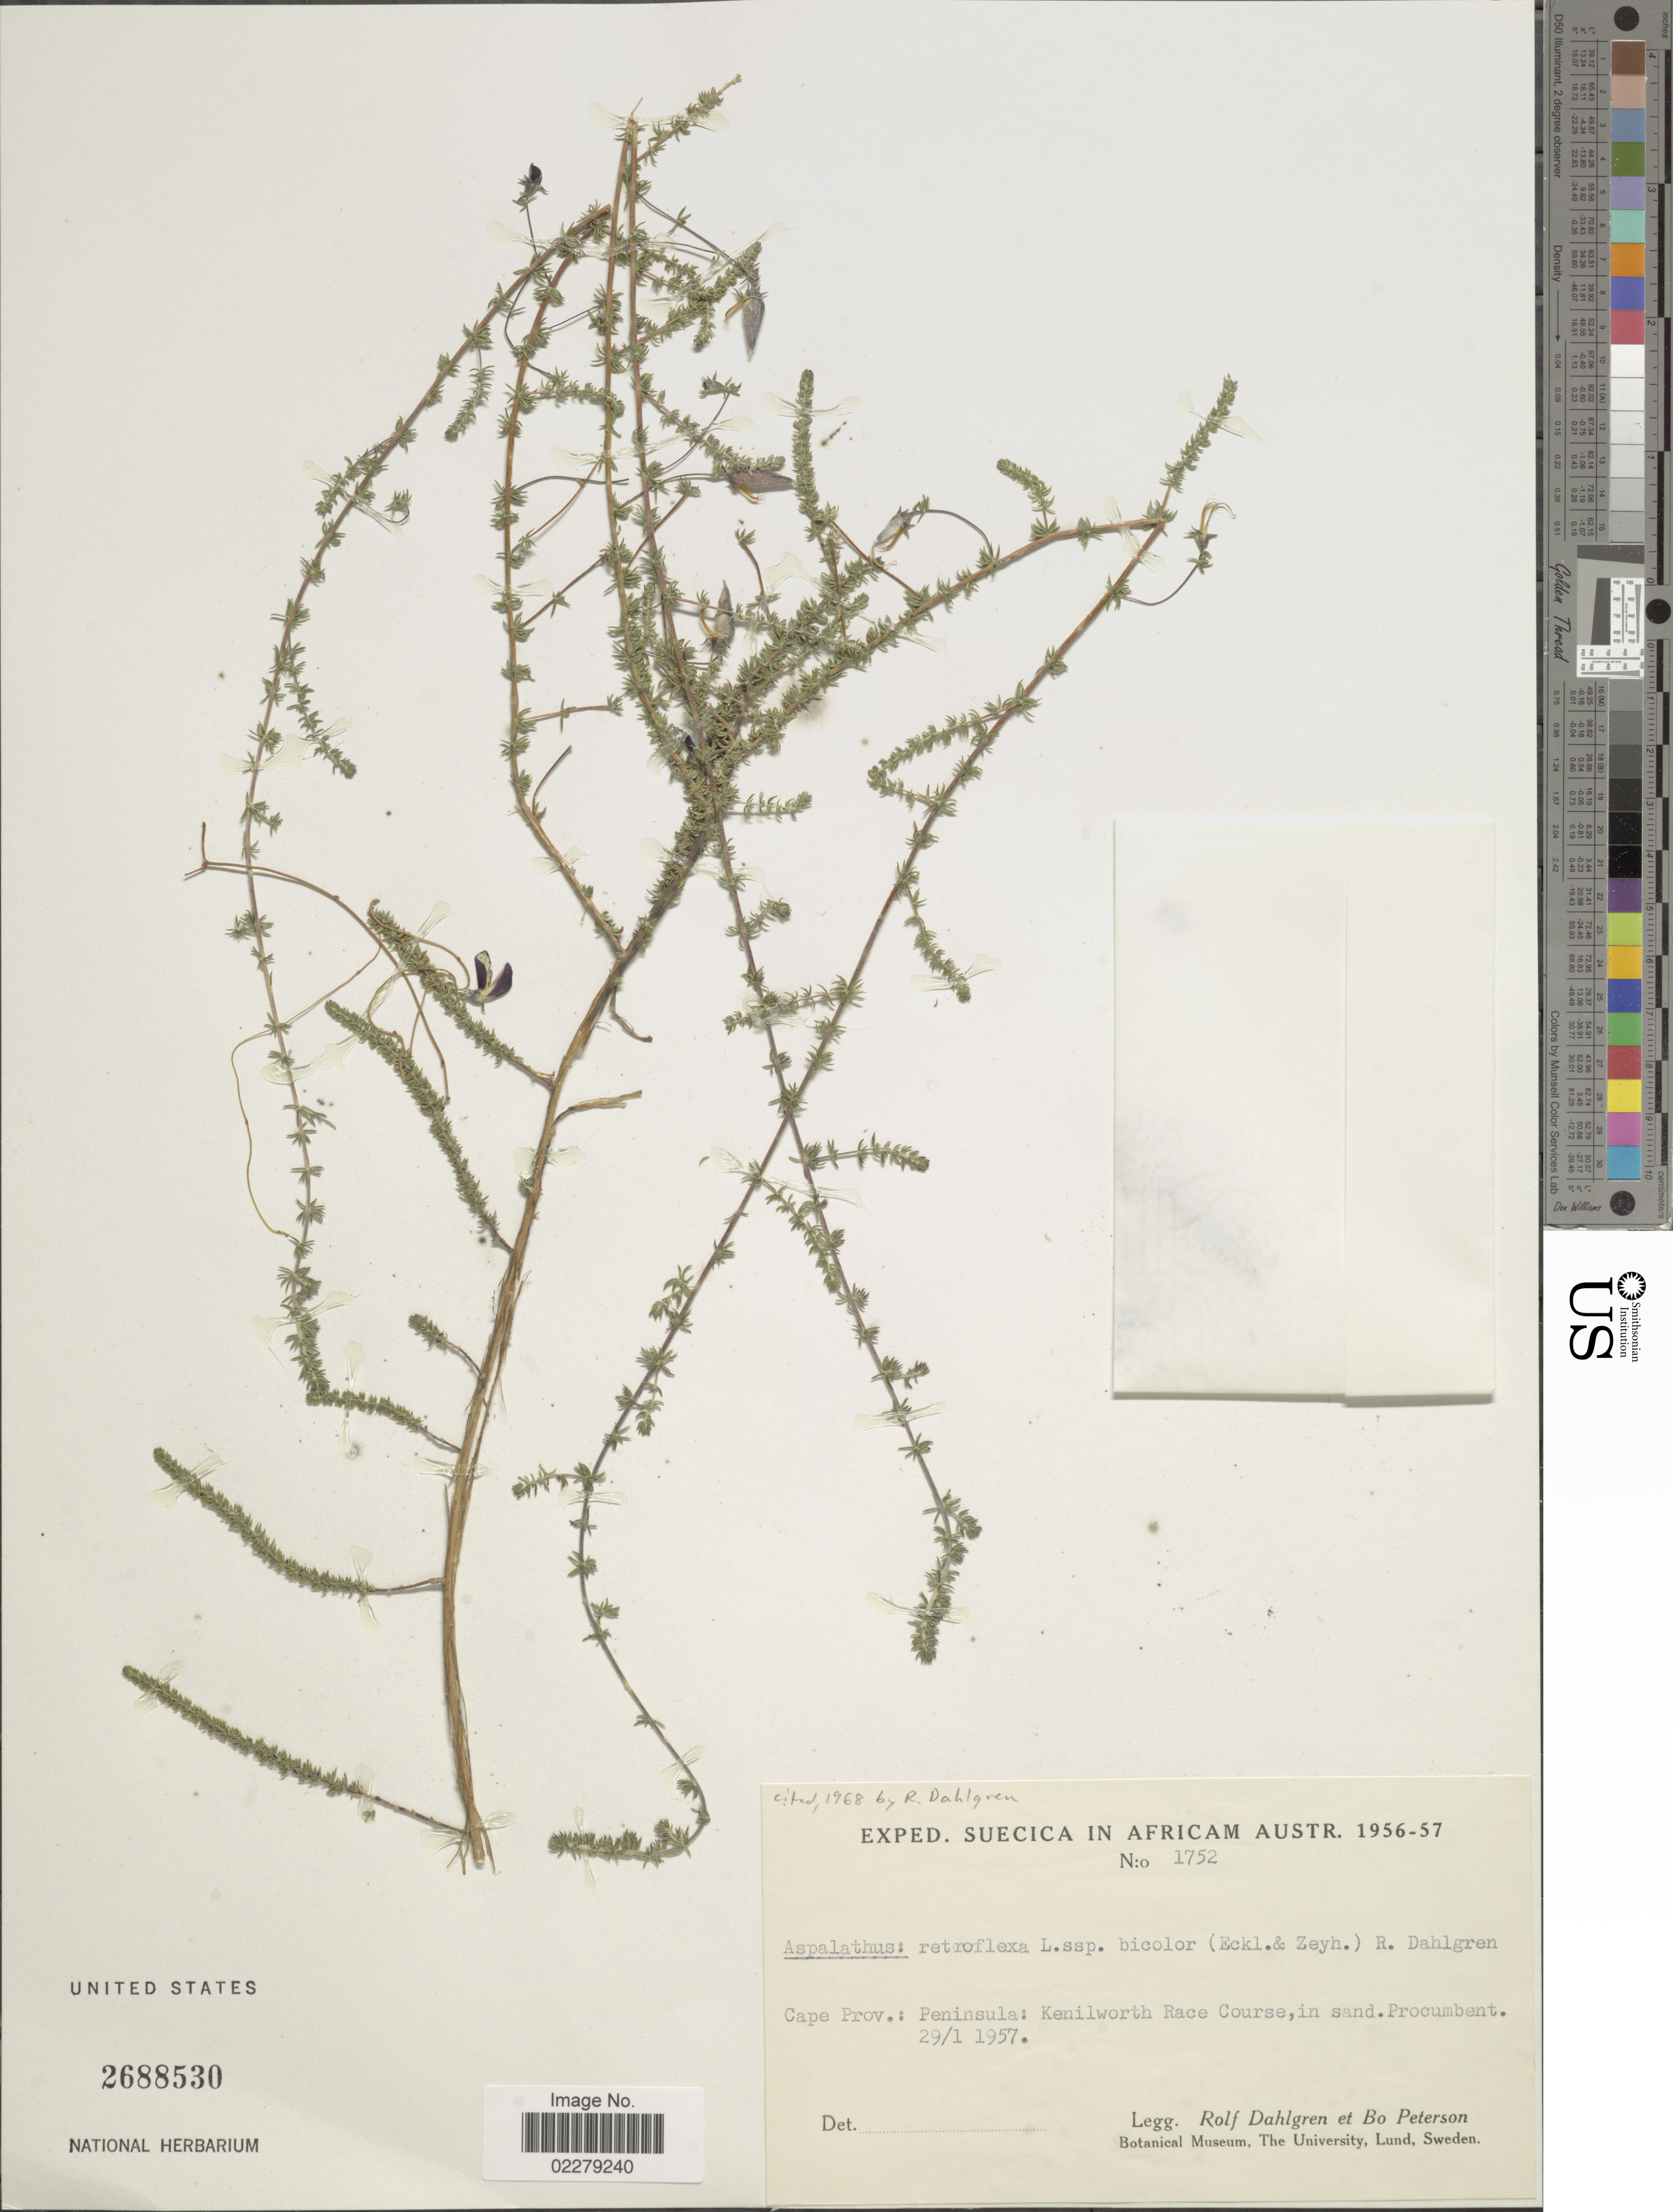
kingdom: Plantae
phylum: Tracheophyta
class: Magnoliopsida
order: Fabales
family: Fabaceae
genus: Aspalathus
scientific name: Aspalathus retroflexa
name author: Eckl. & Zeyh.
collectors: R. Dahlgren & B. H. Peterson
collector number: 1752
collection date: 1957-01-29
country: South Africa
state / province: Western Cape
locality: Peninsula: Kenilworth Race Course, in sans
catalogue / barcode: US 2688530